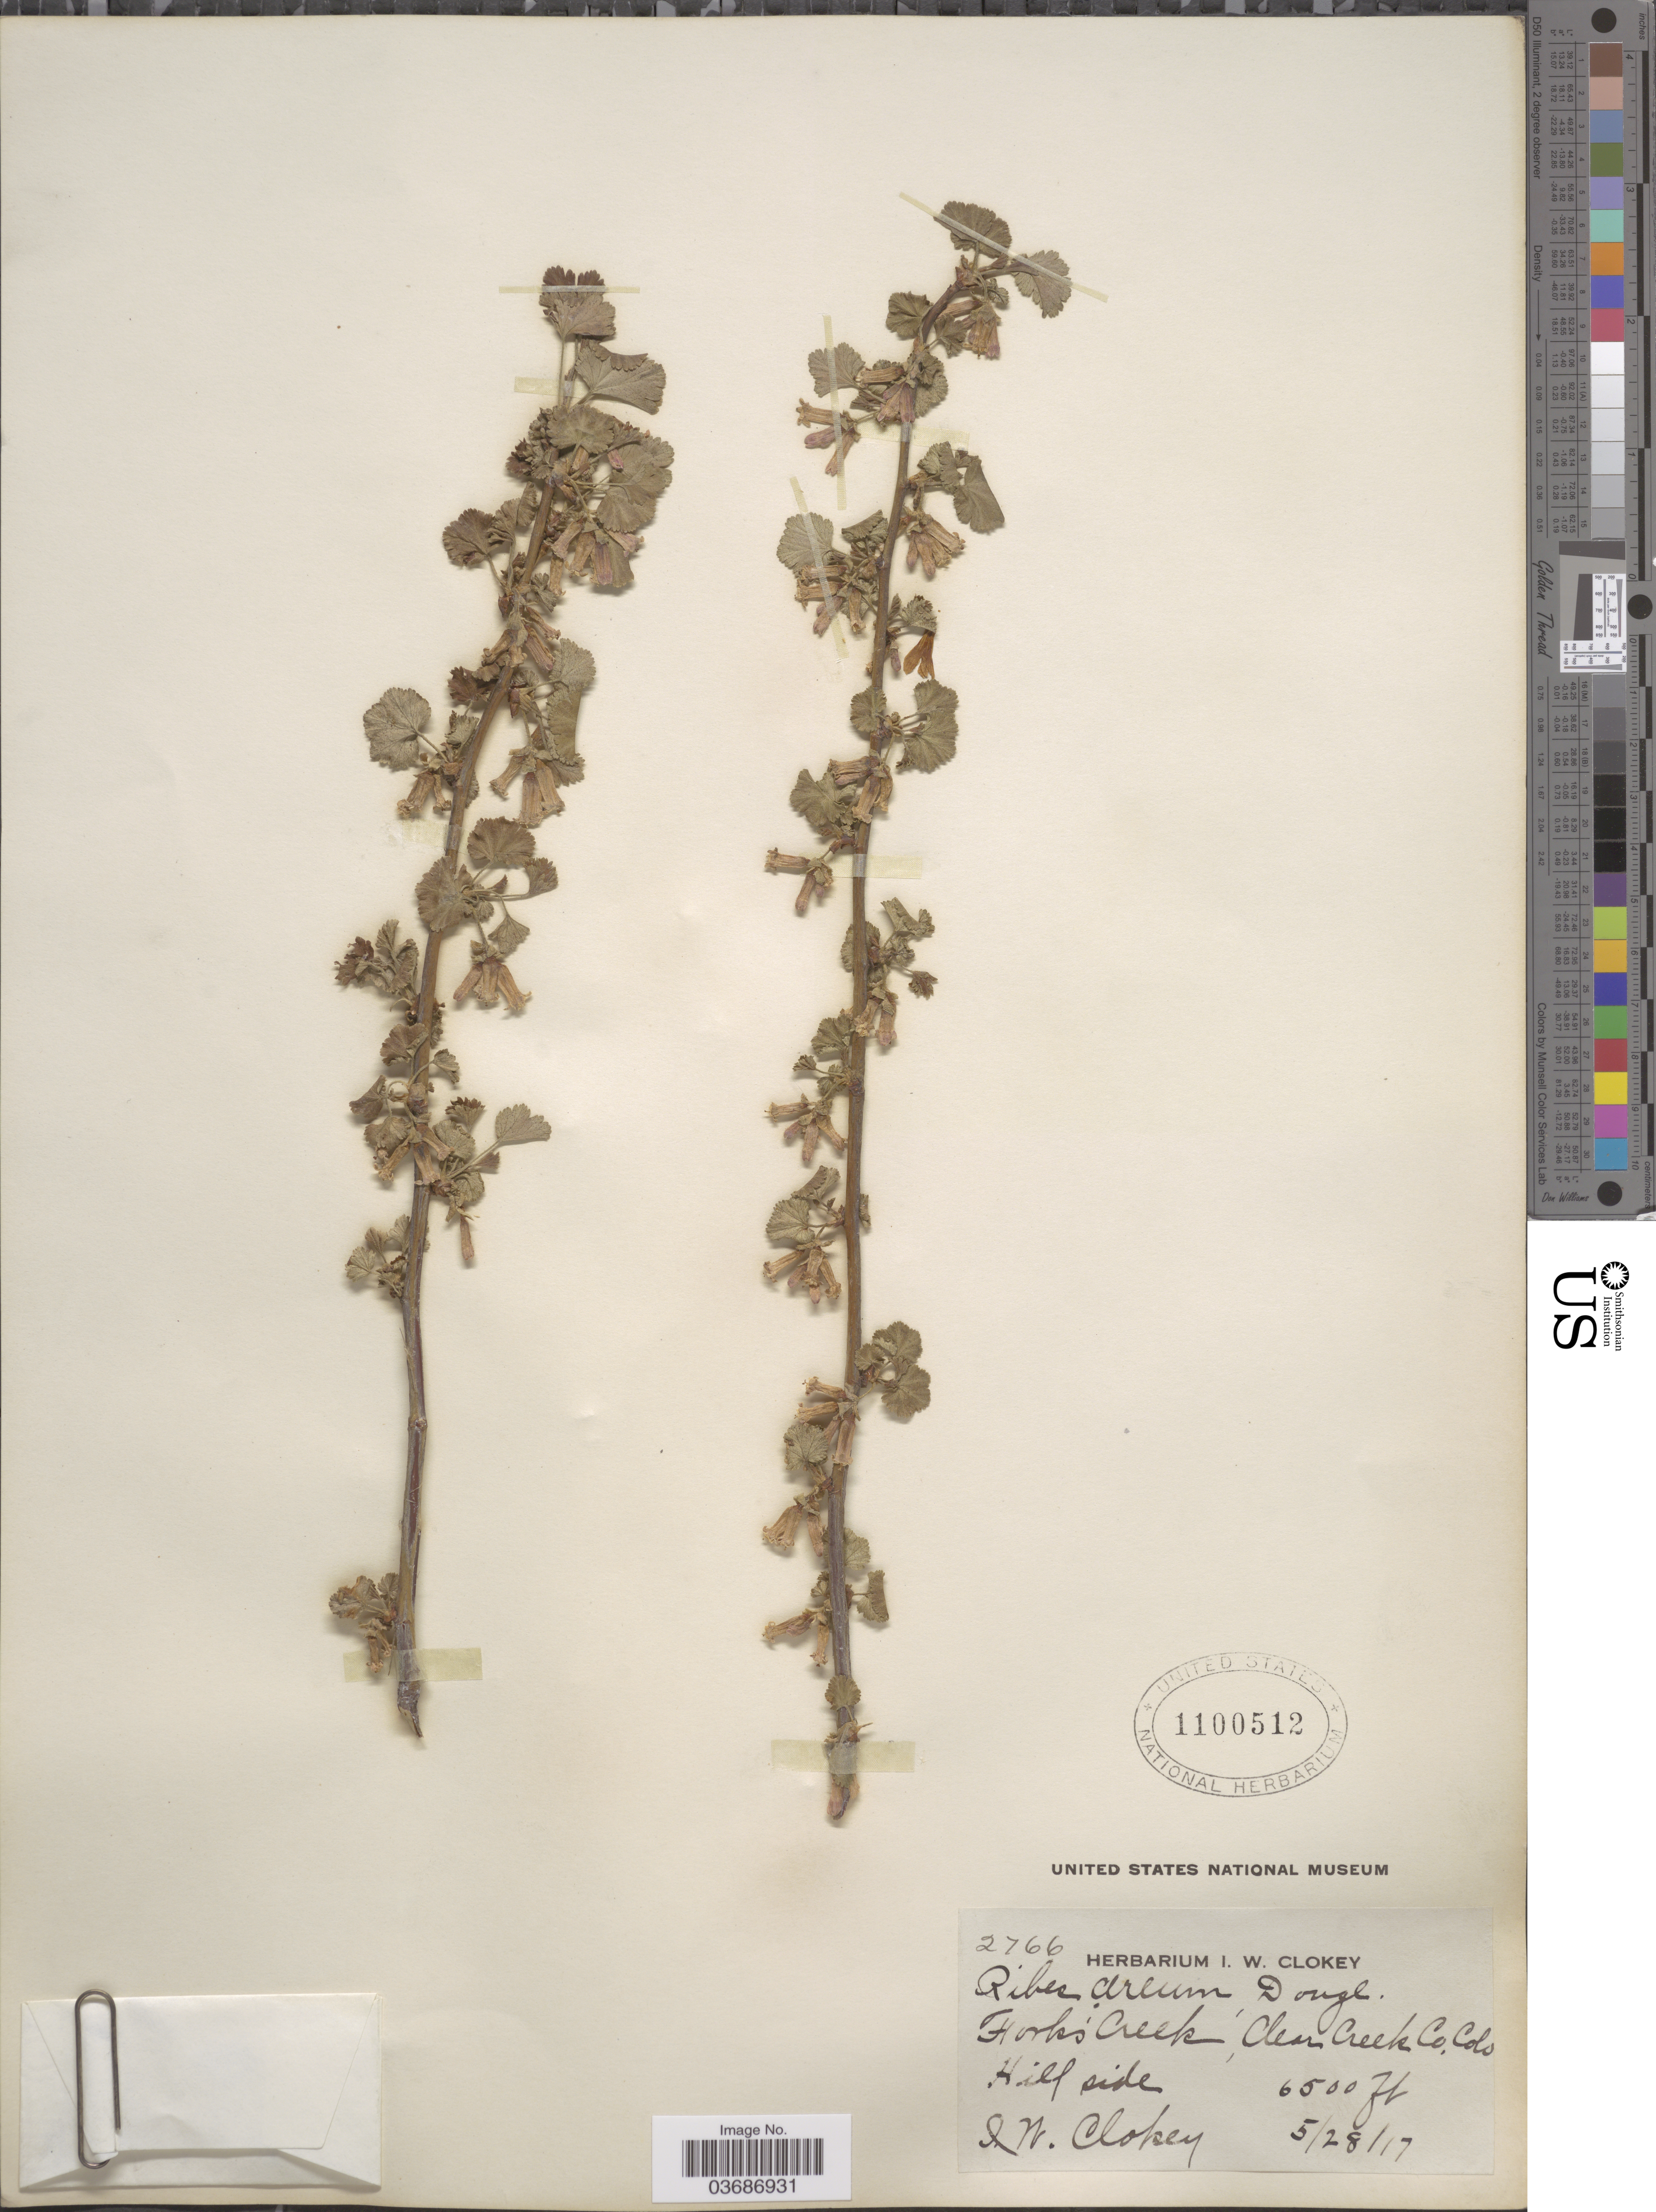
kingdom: Plantae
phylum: Tracheophyta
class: Magnoliopsida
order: Saxifragales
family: Grossulariaceae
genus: Ribes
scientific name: Ribes cereum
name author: Douglas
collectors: I. W. Clokey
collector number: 2766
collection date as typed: Transcribed d/m/y: 28/5/17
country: United States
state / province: Colorado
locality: Fork's Creek, Clear Creek Co. Hill side.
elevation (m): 1981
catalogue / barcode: US 1100512